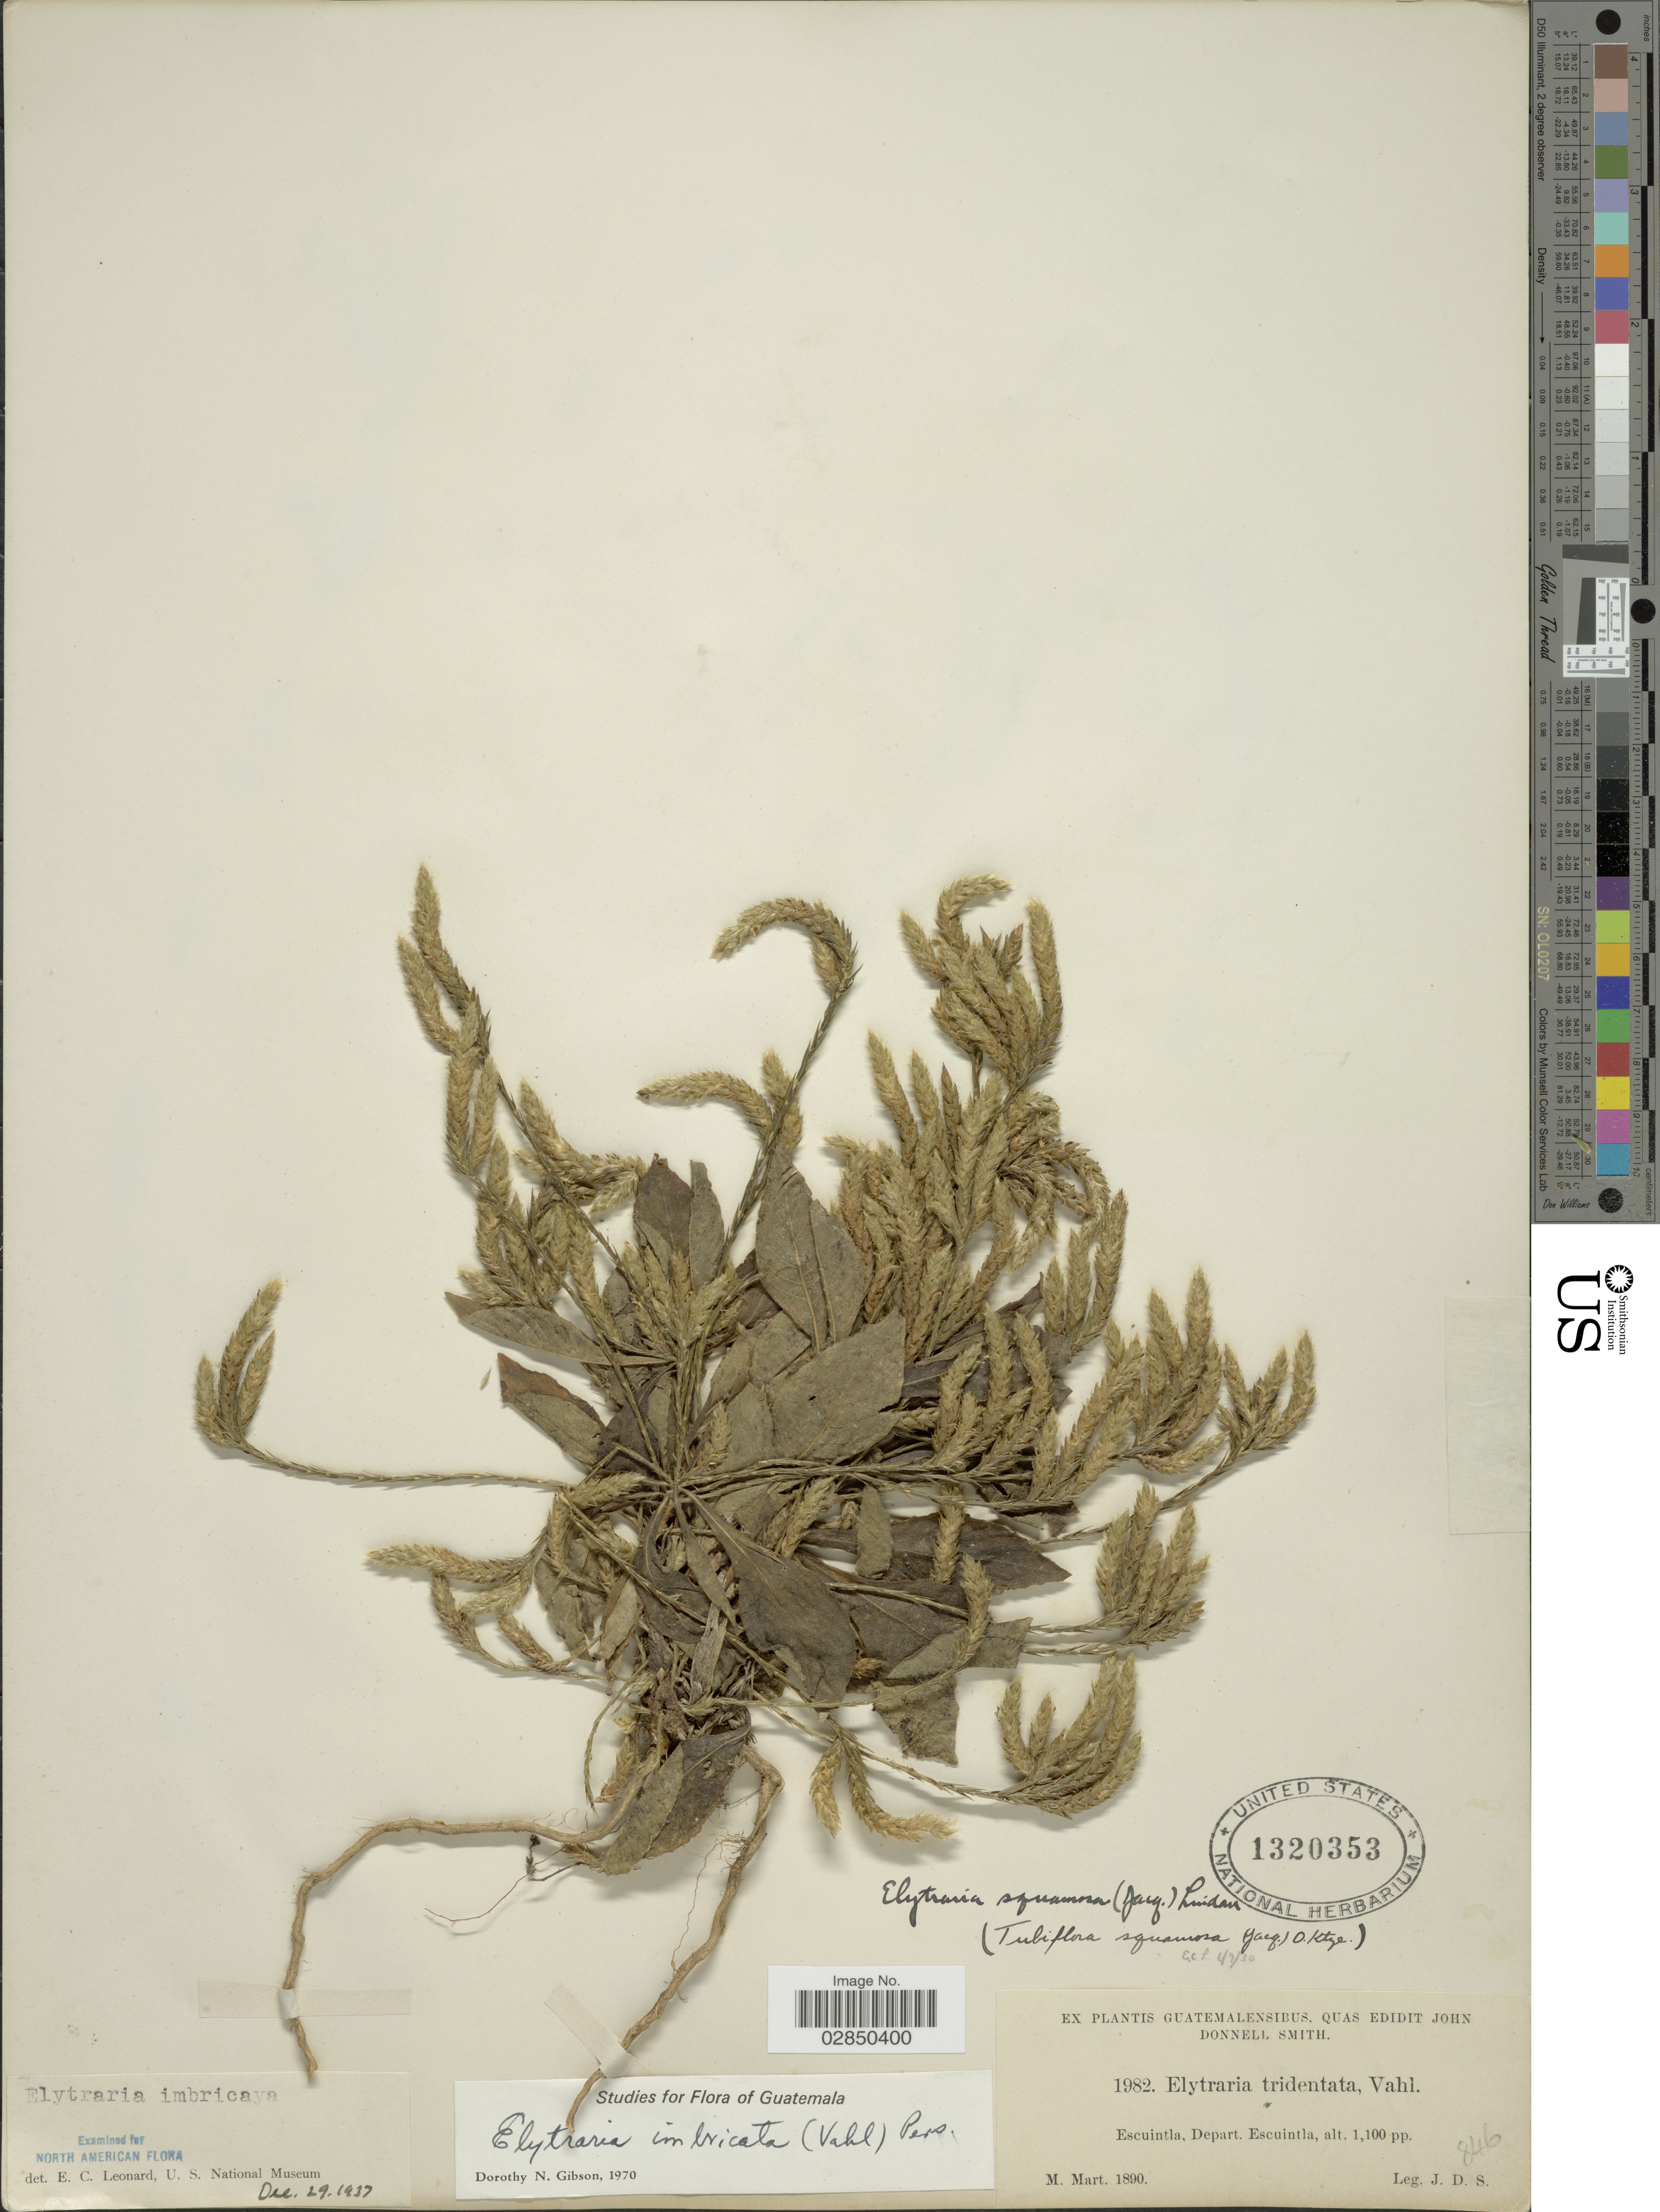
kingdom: Plantae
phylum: Tracheophyta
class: Magnoliopsida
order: Lamiales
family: Acanthaceae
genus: Elytraria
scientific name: Elytraria imbricata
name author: (Vahl) Pers.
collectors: J. Donnell Smith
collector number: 1982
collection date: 1890-03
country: Guatemala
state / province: Escuintla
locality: Depart. Escuintla.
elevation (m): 335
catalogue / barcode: US 1320353